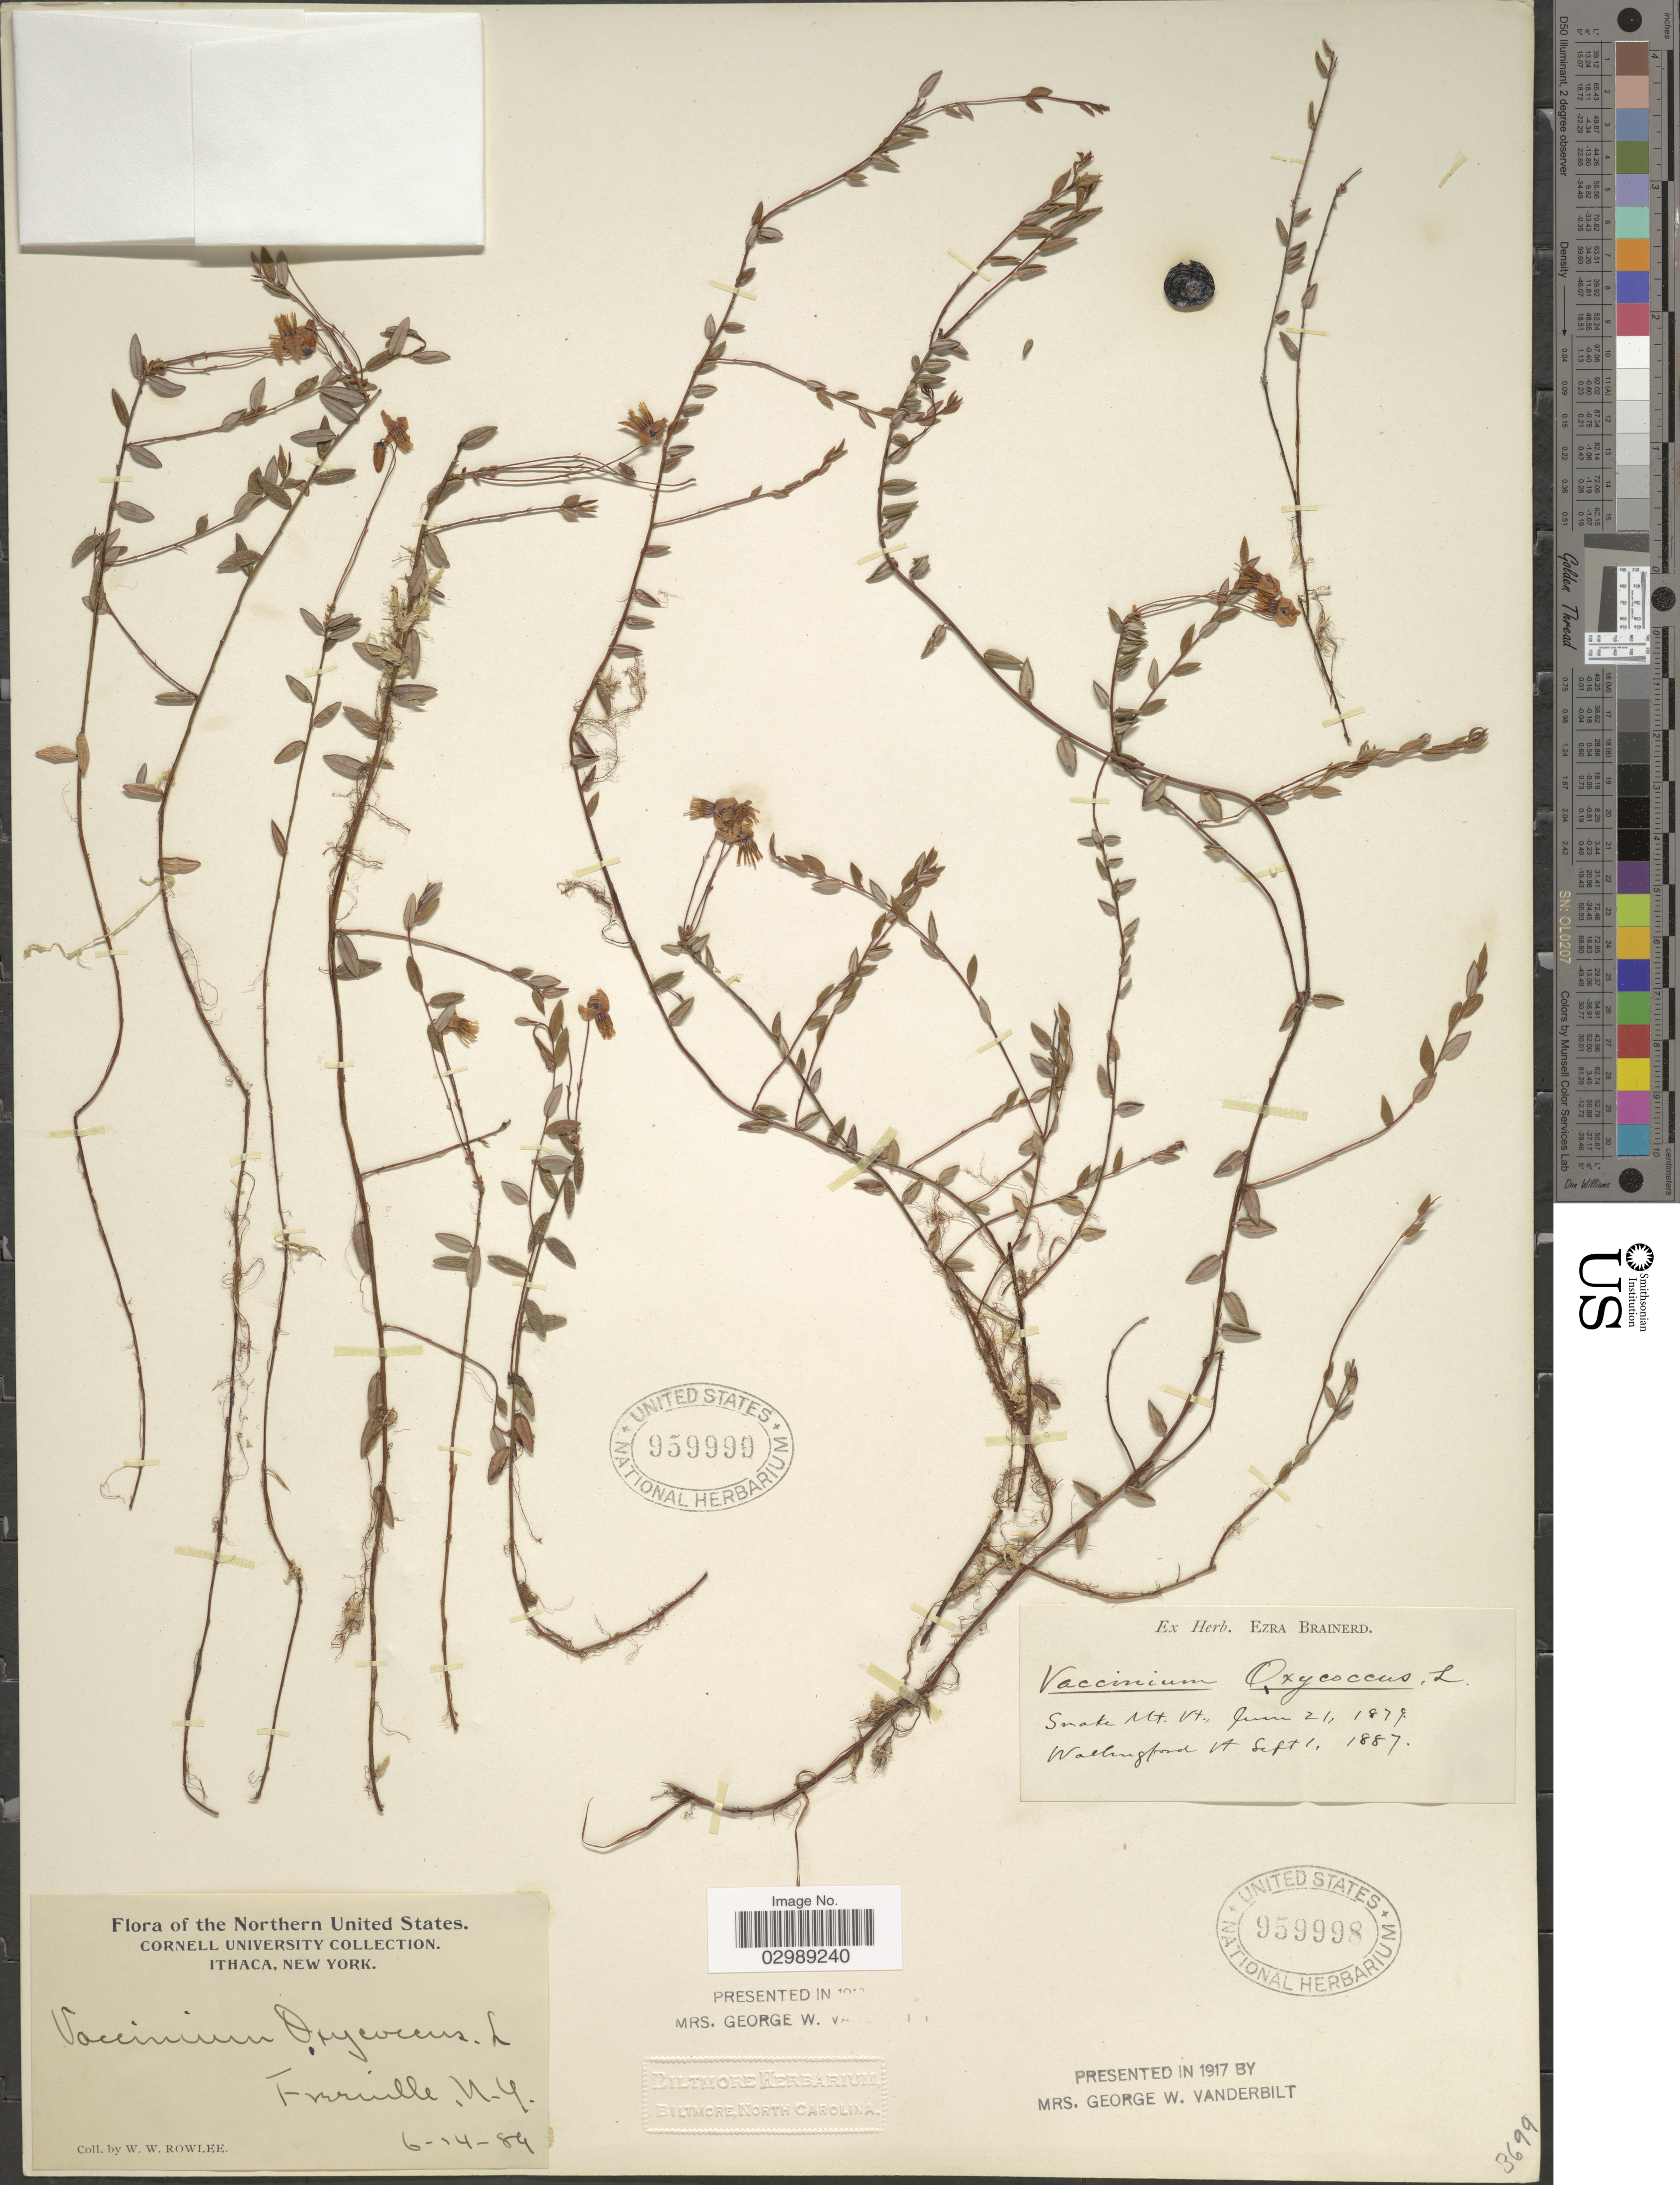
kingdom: Plantae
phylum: Tracheophyta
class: Magnoliopsida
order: Ericales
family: Ericaceae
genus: Vaccinium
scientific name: Vaccinium oxycoccos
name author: L.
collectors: W. W. Rowlee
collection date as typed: Transcribed d/m/y: 14/6/84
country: United States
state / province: New York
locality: Northern United States, Freeville.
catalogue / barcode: US 959999